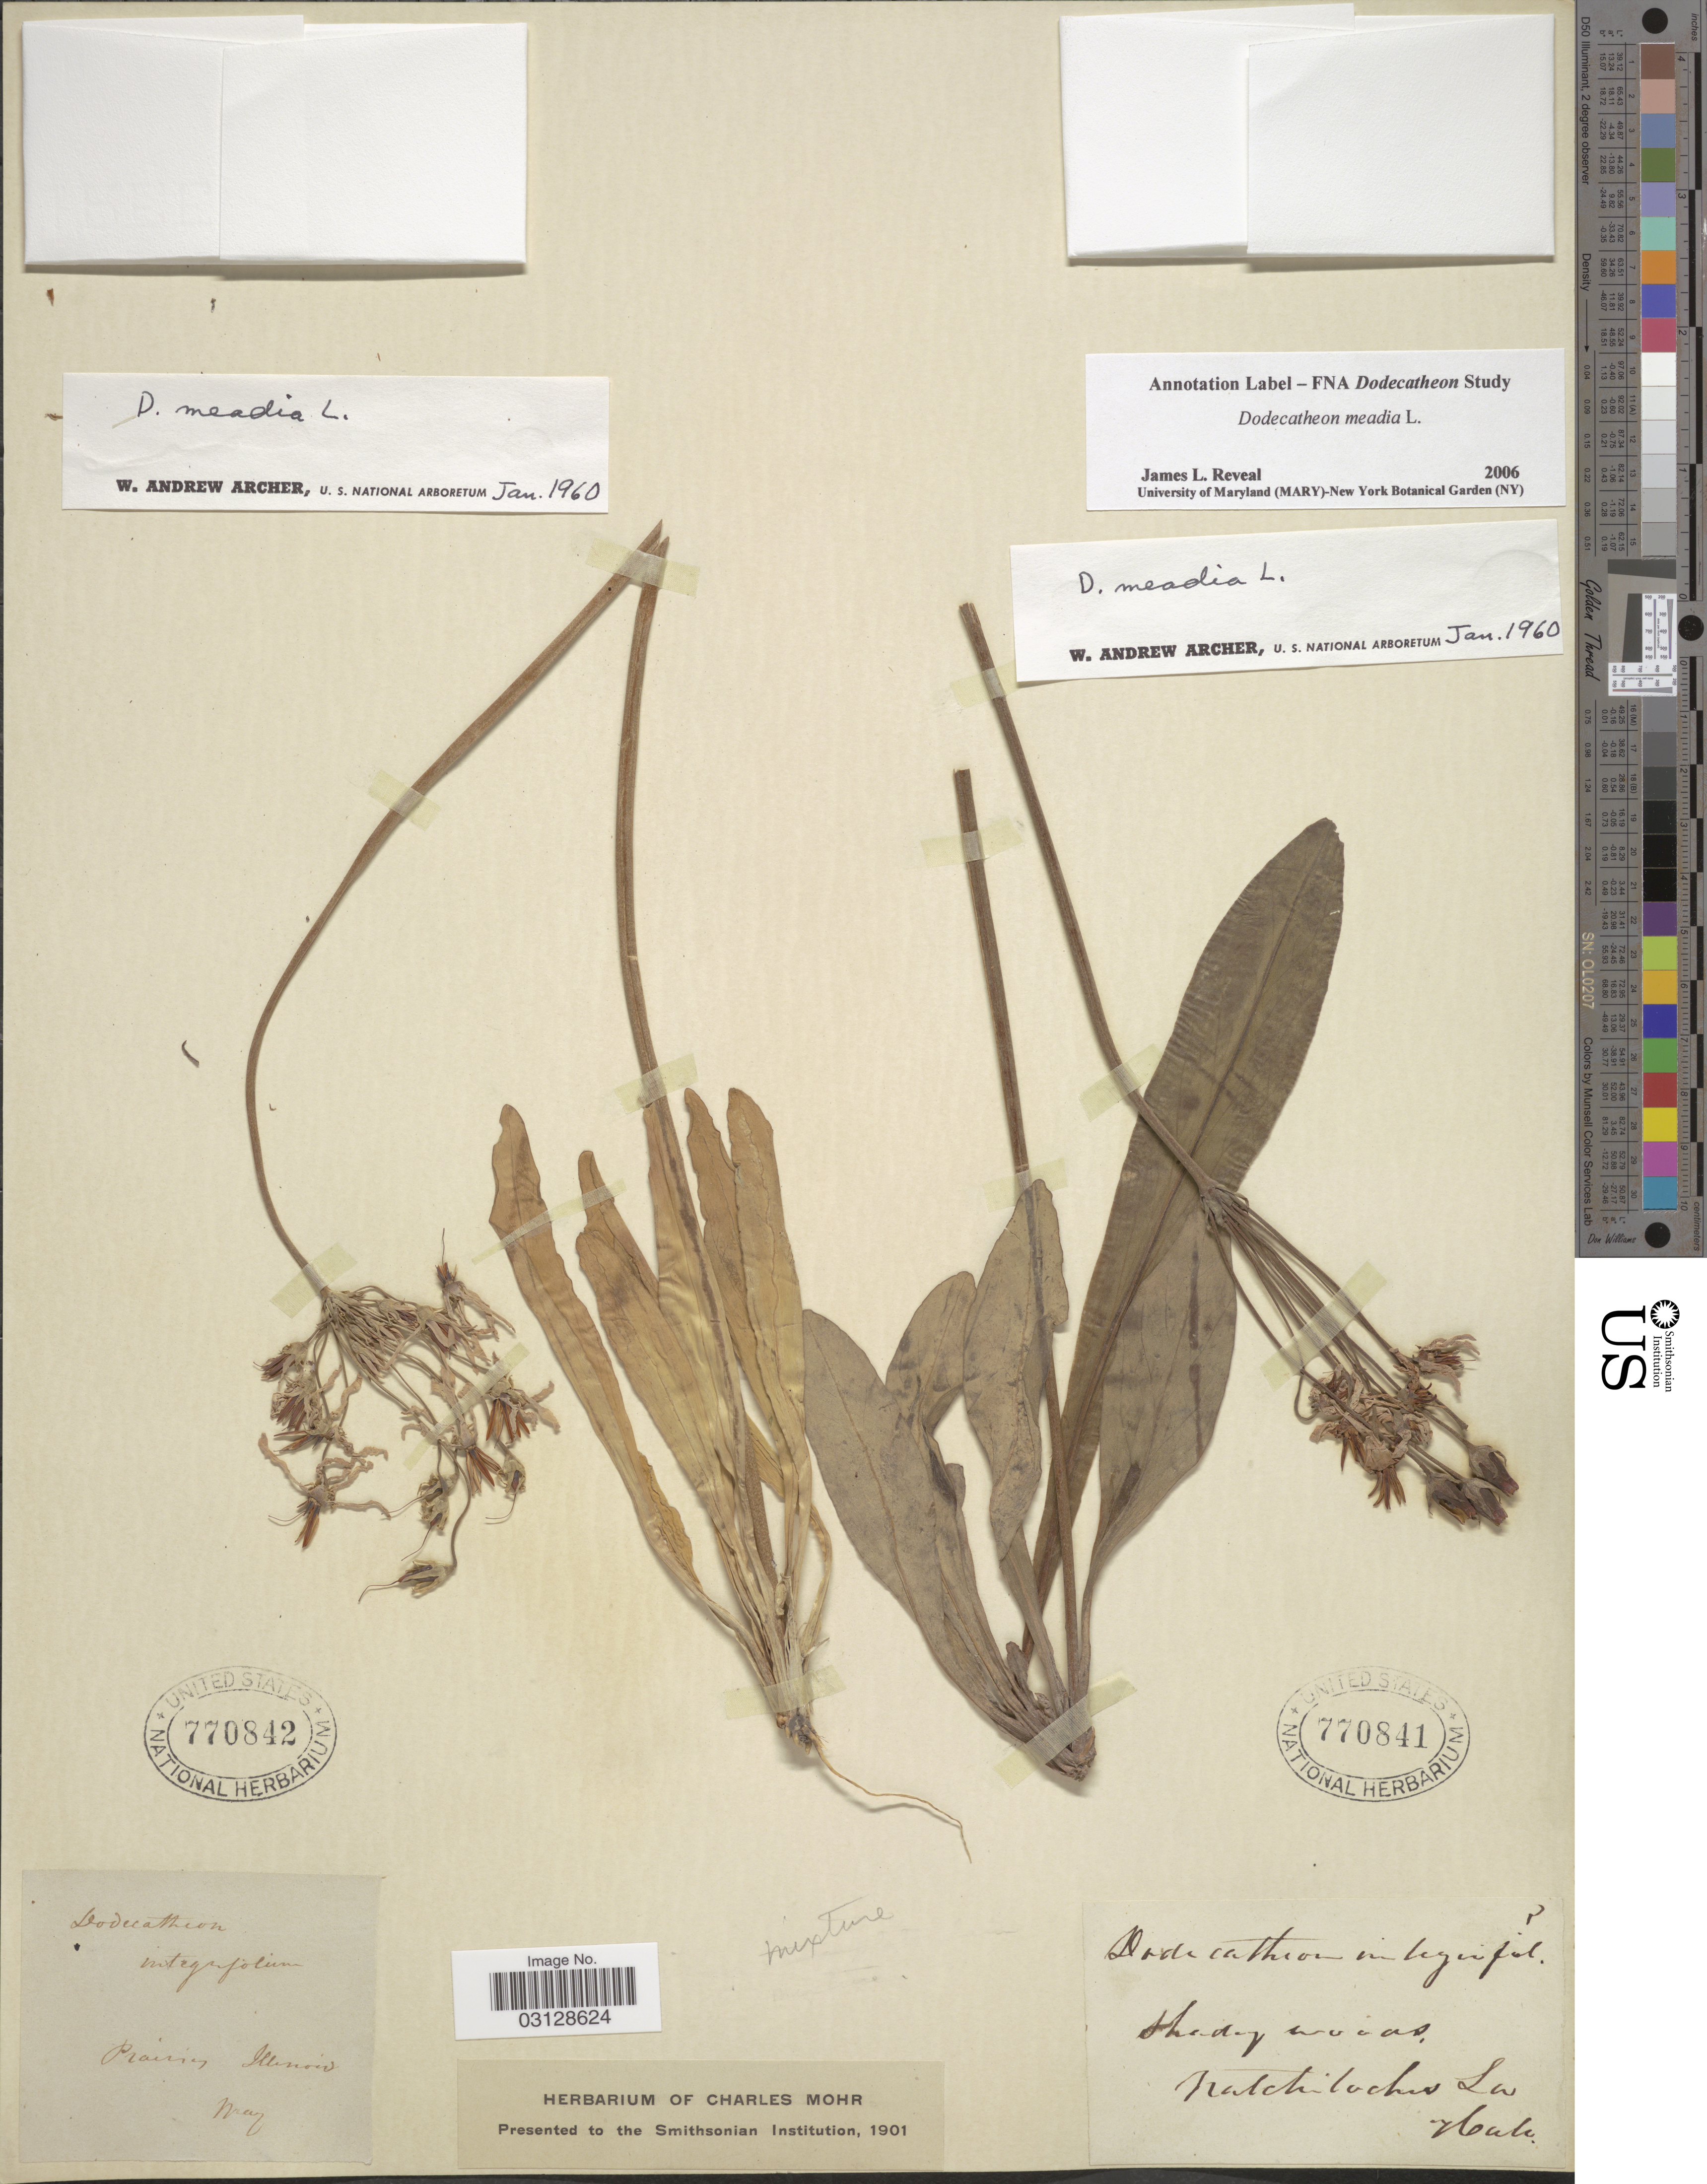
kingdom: Plantae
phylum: Tracheophyta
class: Magnoliopsida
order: Ericales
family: Primulaceae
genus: Dodecatheon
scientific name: Dodecatheon meadia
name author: L.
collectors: -- Hale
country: United States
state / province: Louisiana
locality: Natchitoches.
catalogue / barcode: US 770841